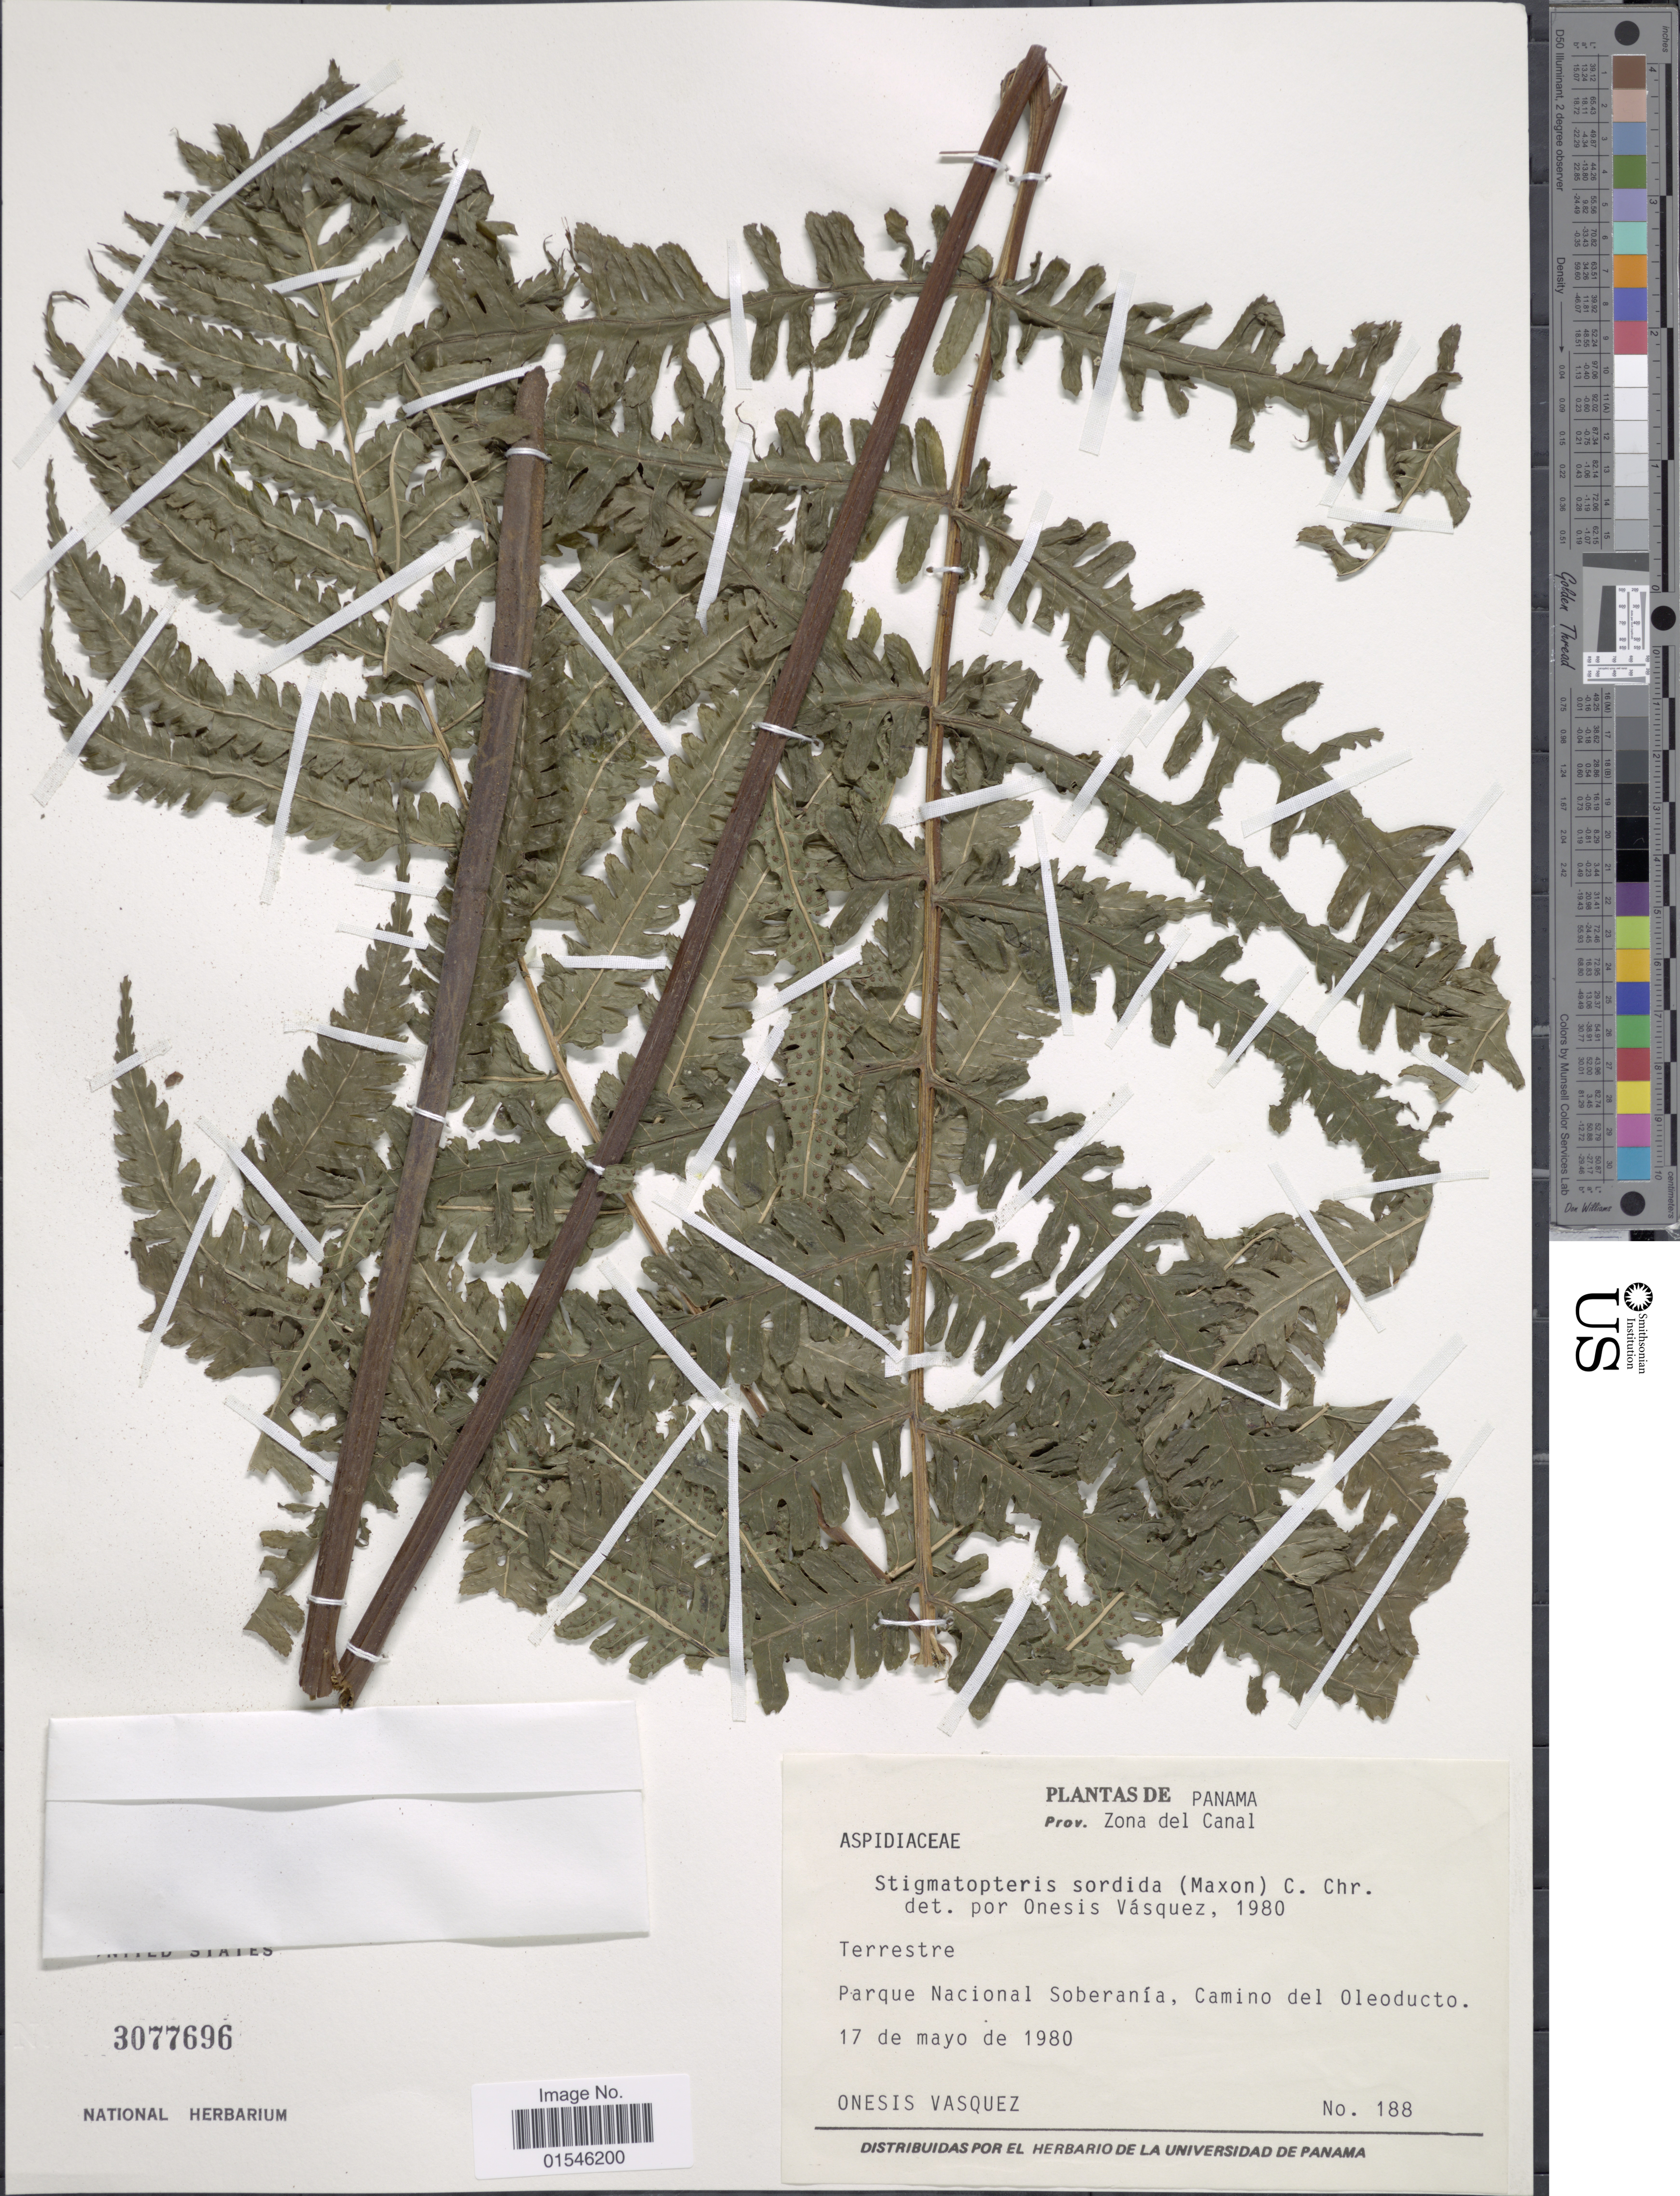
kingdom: Plantae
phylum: Tracheophyta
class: Polypodiopsida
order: Polypodiales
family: Dryopteridaceae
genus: Stigmatopteris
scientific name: Stigmatopteris sordida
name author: (Maxon) C. Chr.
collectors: O. Vásquez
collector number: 188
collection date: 1980-05-17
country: Panama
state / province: Colón / Panamá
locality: Prov, Zon adel Canal, Parque Nacional Soberanía, Camino del Oleoducto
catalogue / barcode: US 3077696